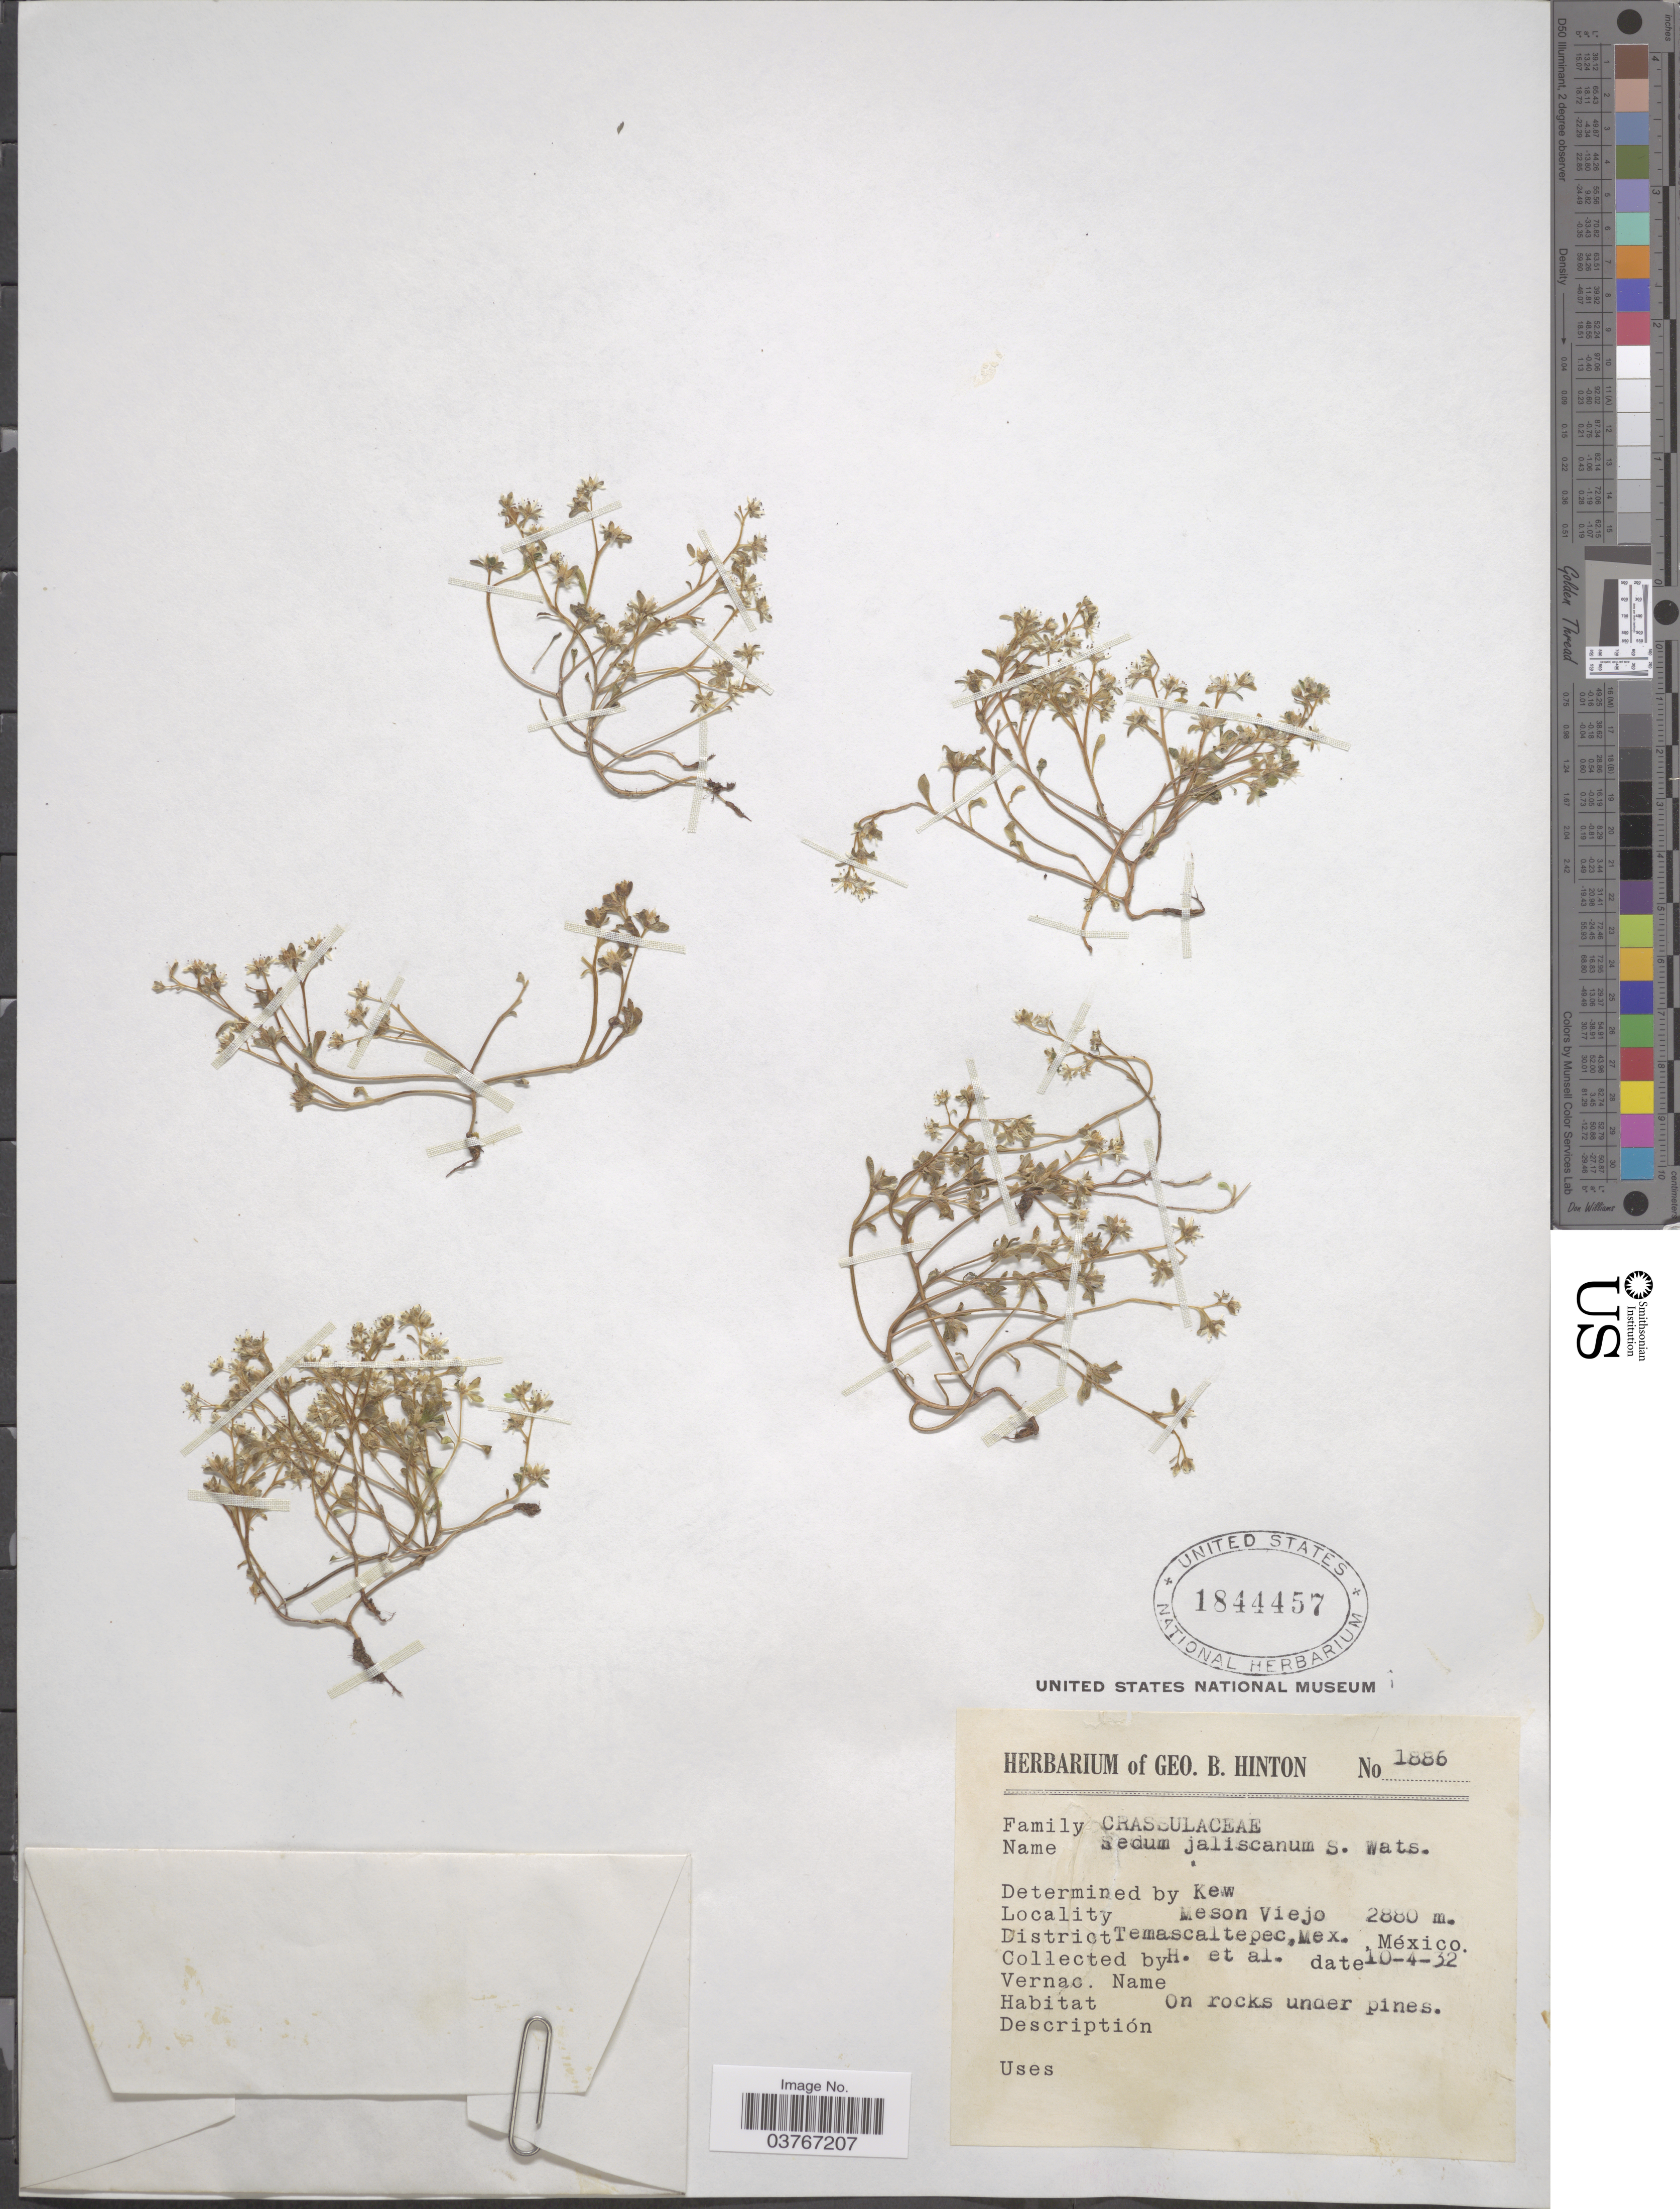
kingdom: Plantae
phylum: Tracheophyta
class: Magnoliopsida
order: Saxifragales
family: Crassulaceae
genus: Sedum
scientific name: Sedum jaliscanum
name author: S. Watson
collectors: G. B. Hinton & et al.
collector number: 1886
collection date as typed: Transcribed d/m/y: 10/4/32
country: Mexico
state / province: México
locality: Meson Viejo, District Temascaltepec.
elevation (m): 2880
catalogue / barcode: US 1844457